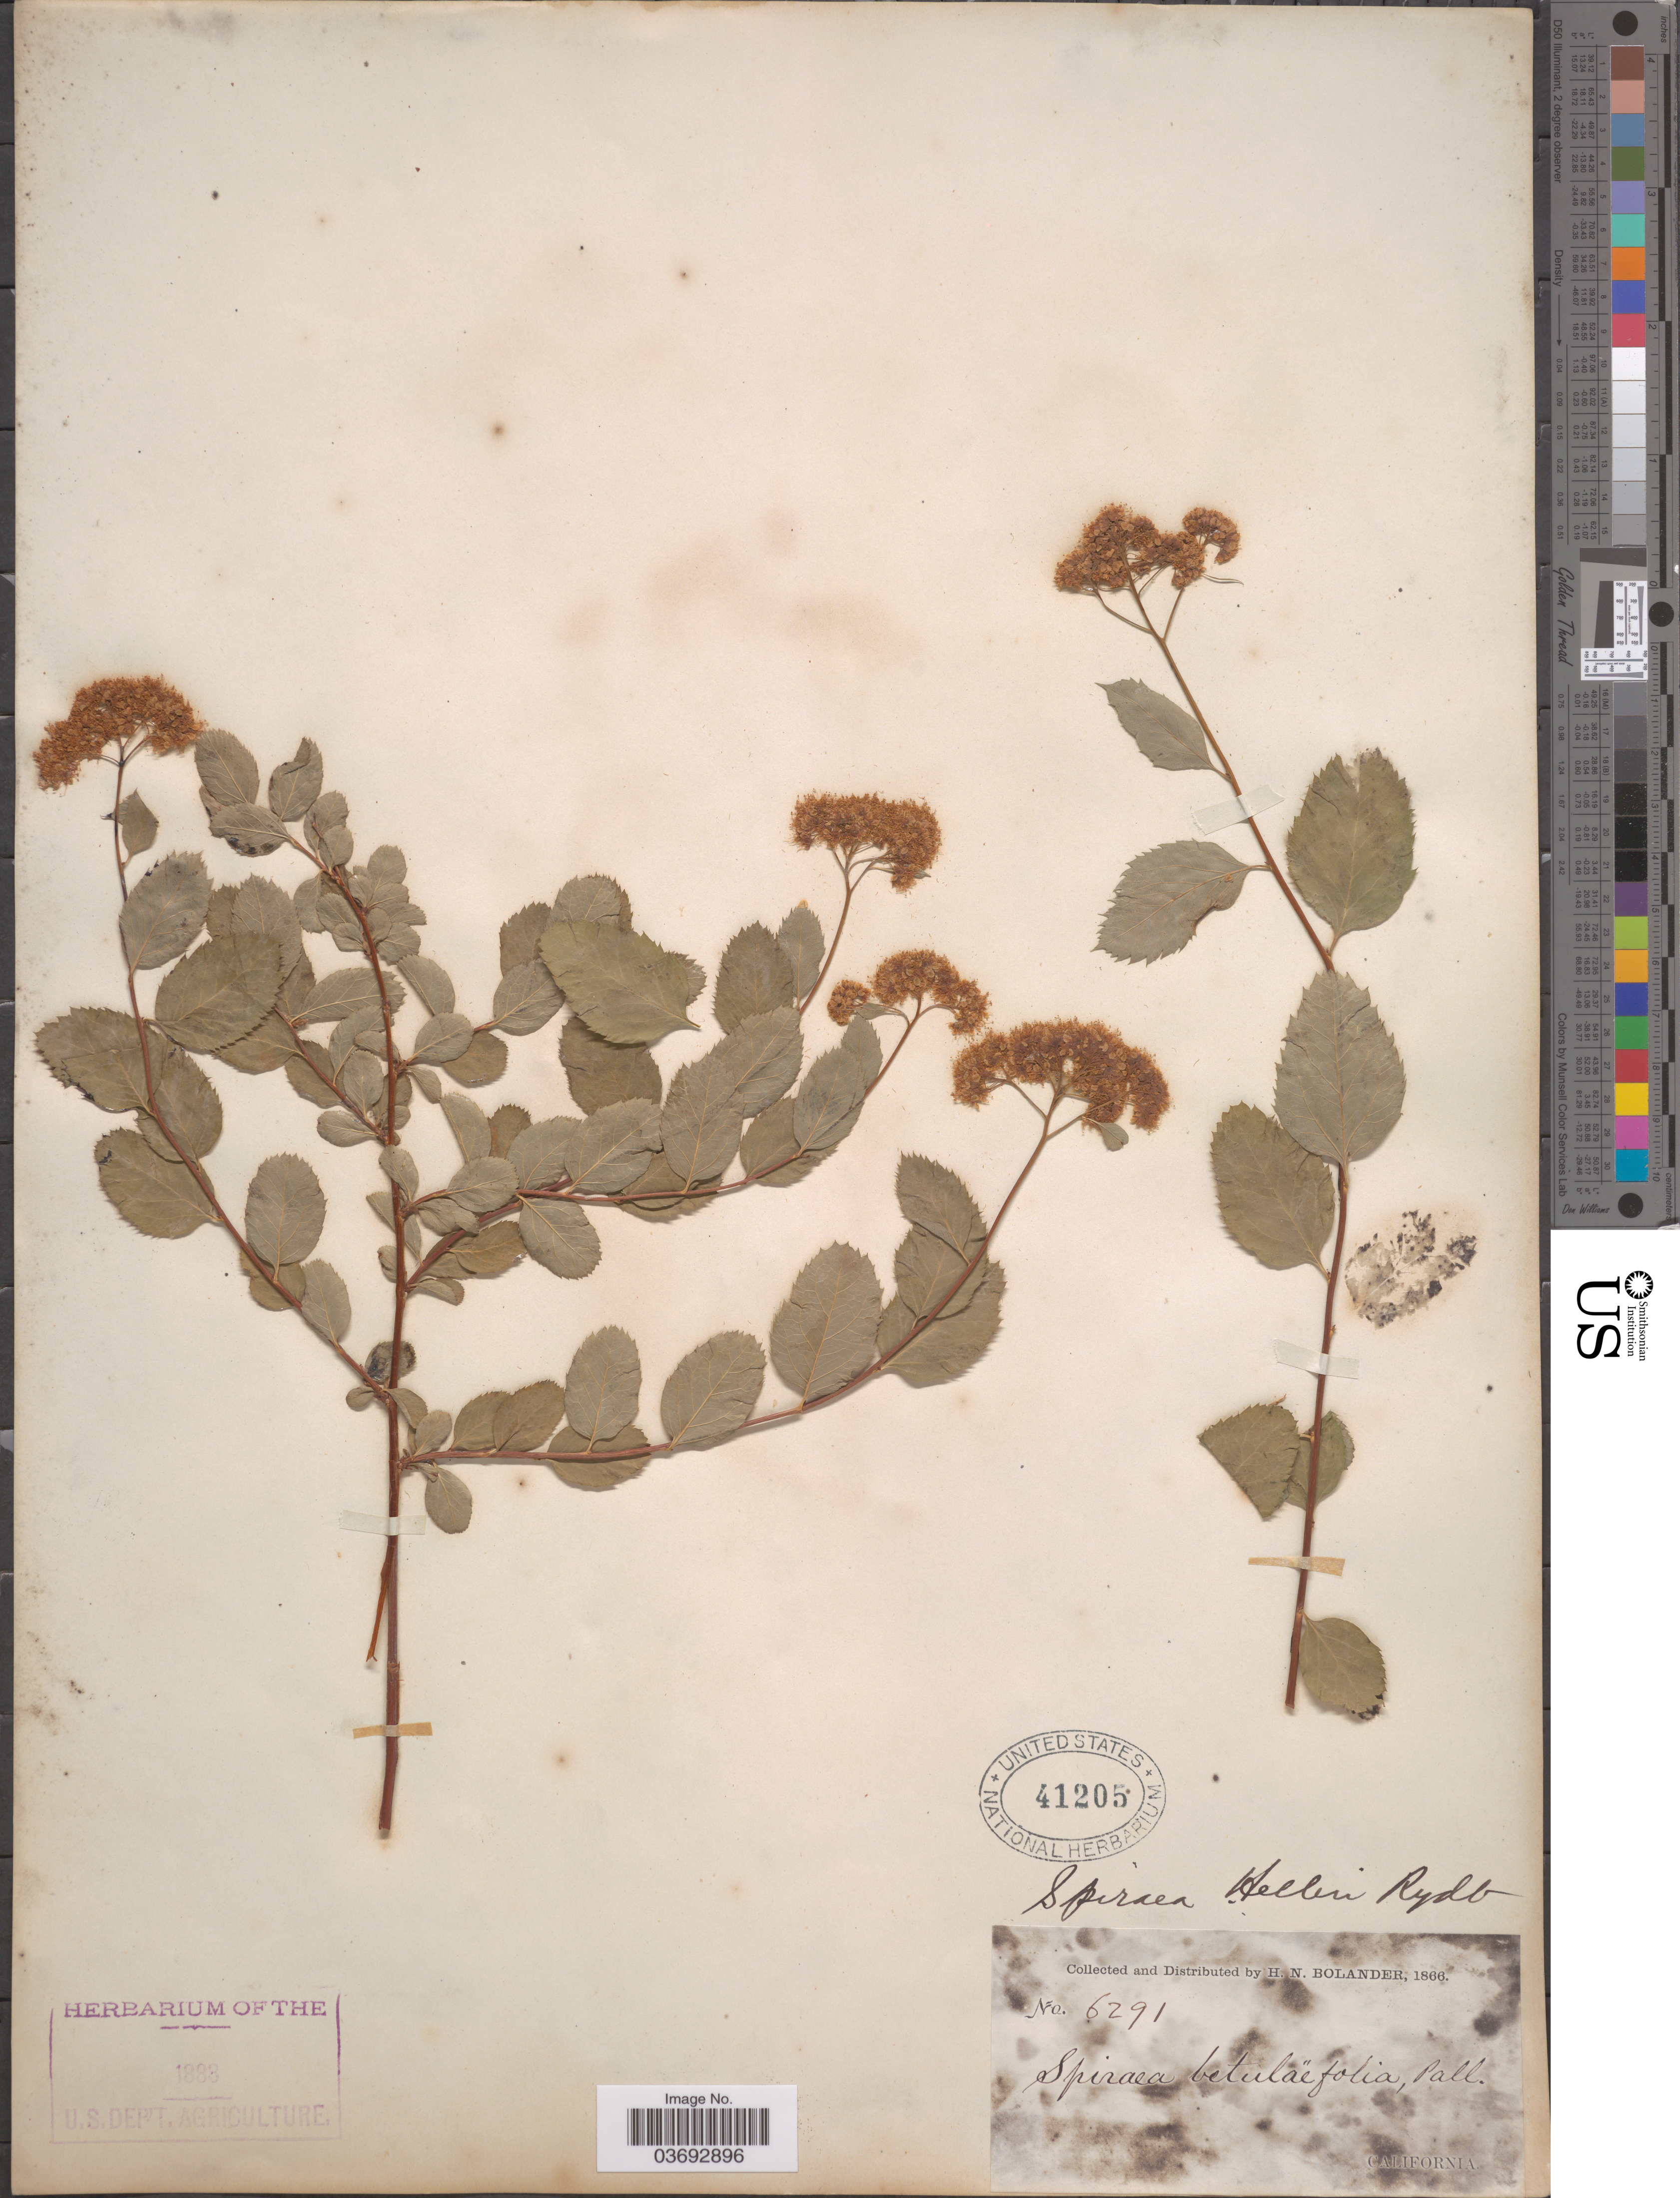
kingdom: Plantae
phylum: Tracheophyta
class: Magnoliopsida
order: Rosales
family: Rosaceae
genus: Spiraea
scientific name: Spiraea splendens var. splendens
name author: Baumann ex K. Koch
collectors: H. Bolander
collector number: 6291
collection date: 1866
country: United States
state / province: California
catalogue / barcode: US 41205